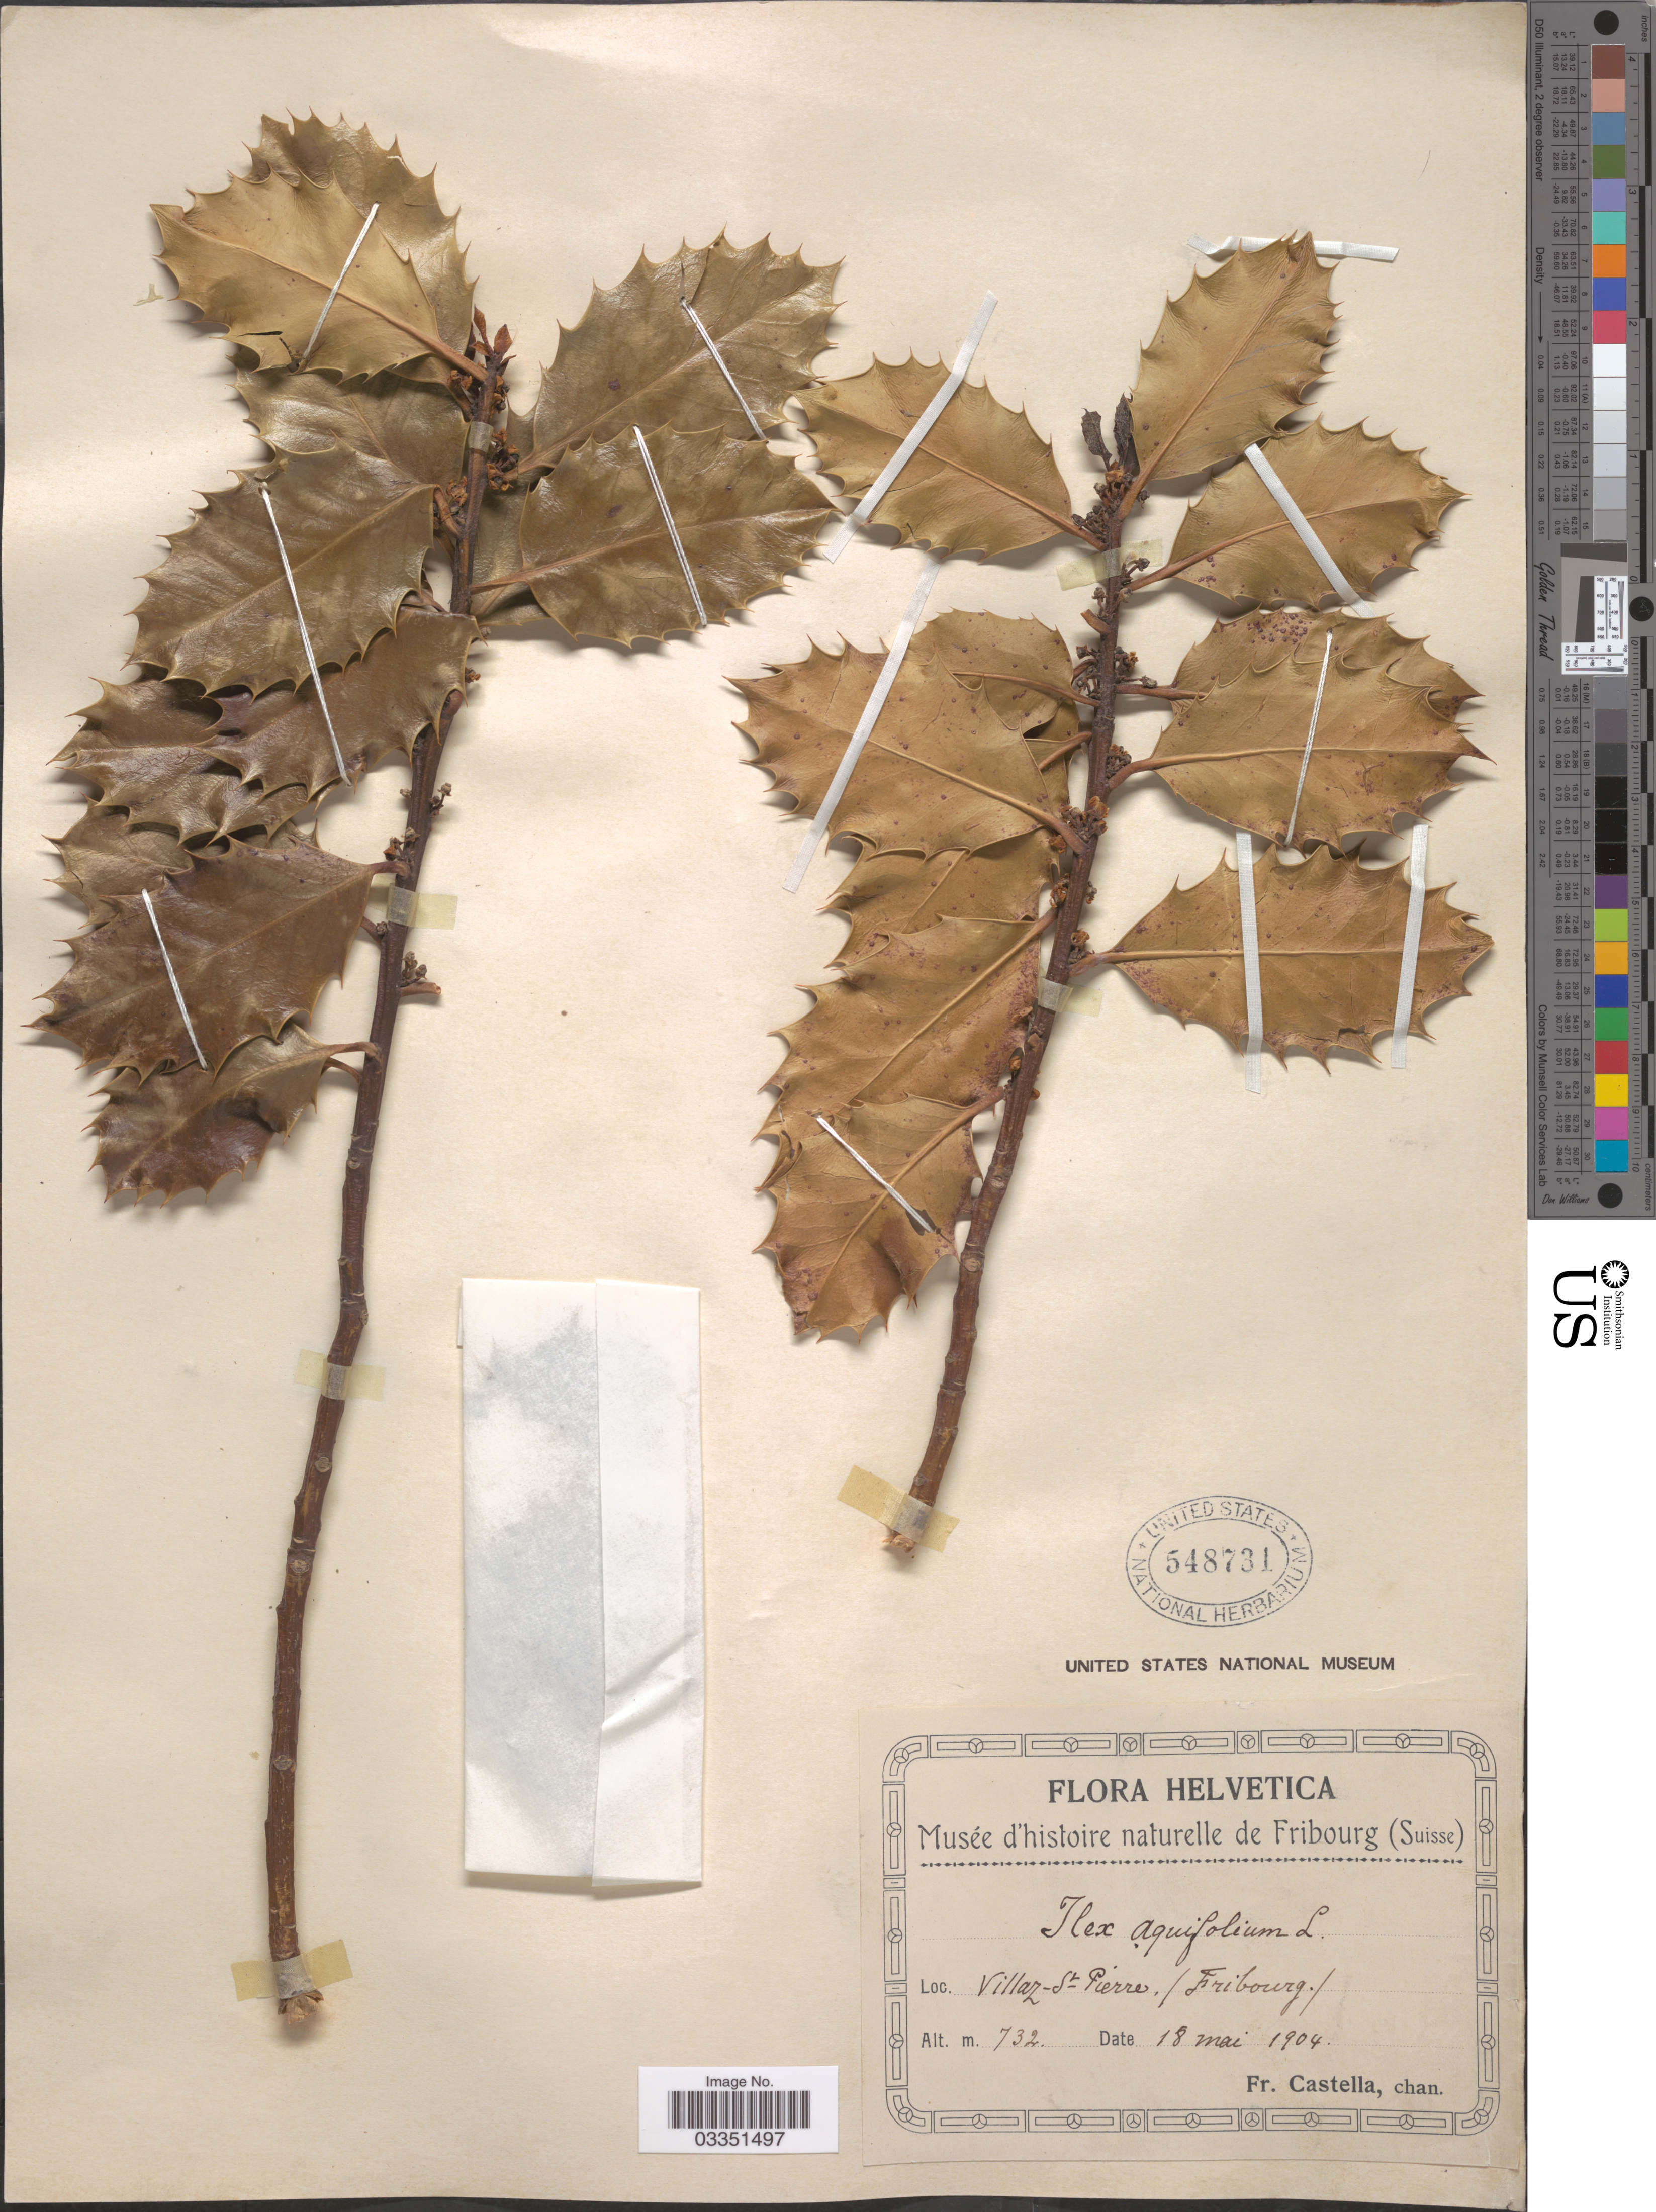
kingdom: Plantae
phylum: Tracheophyta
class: Magnoliopsida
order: Aquifoliales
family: Aquifoliaceae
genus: Ilex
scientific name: Ilex aquifolium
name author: L.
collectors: Fr. Castella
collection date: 1904-05-18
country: Switzerland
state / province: Fribourg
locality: Helvetica. Villaz-St.Pierre.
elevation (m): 732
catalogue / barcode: US 548731